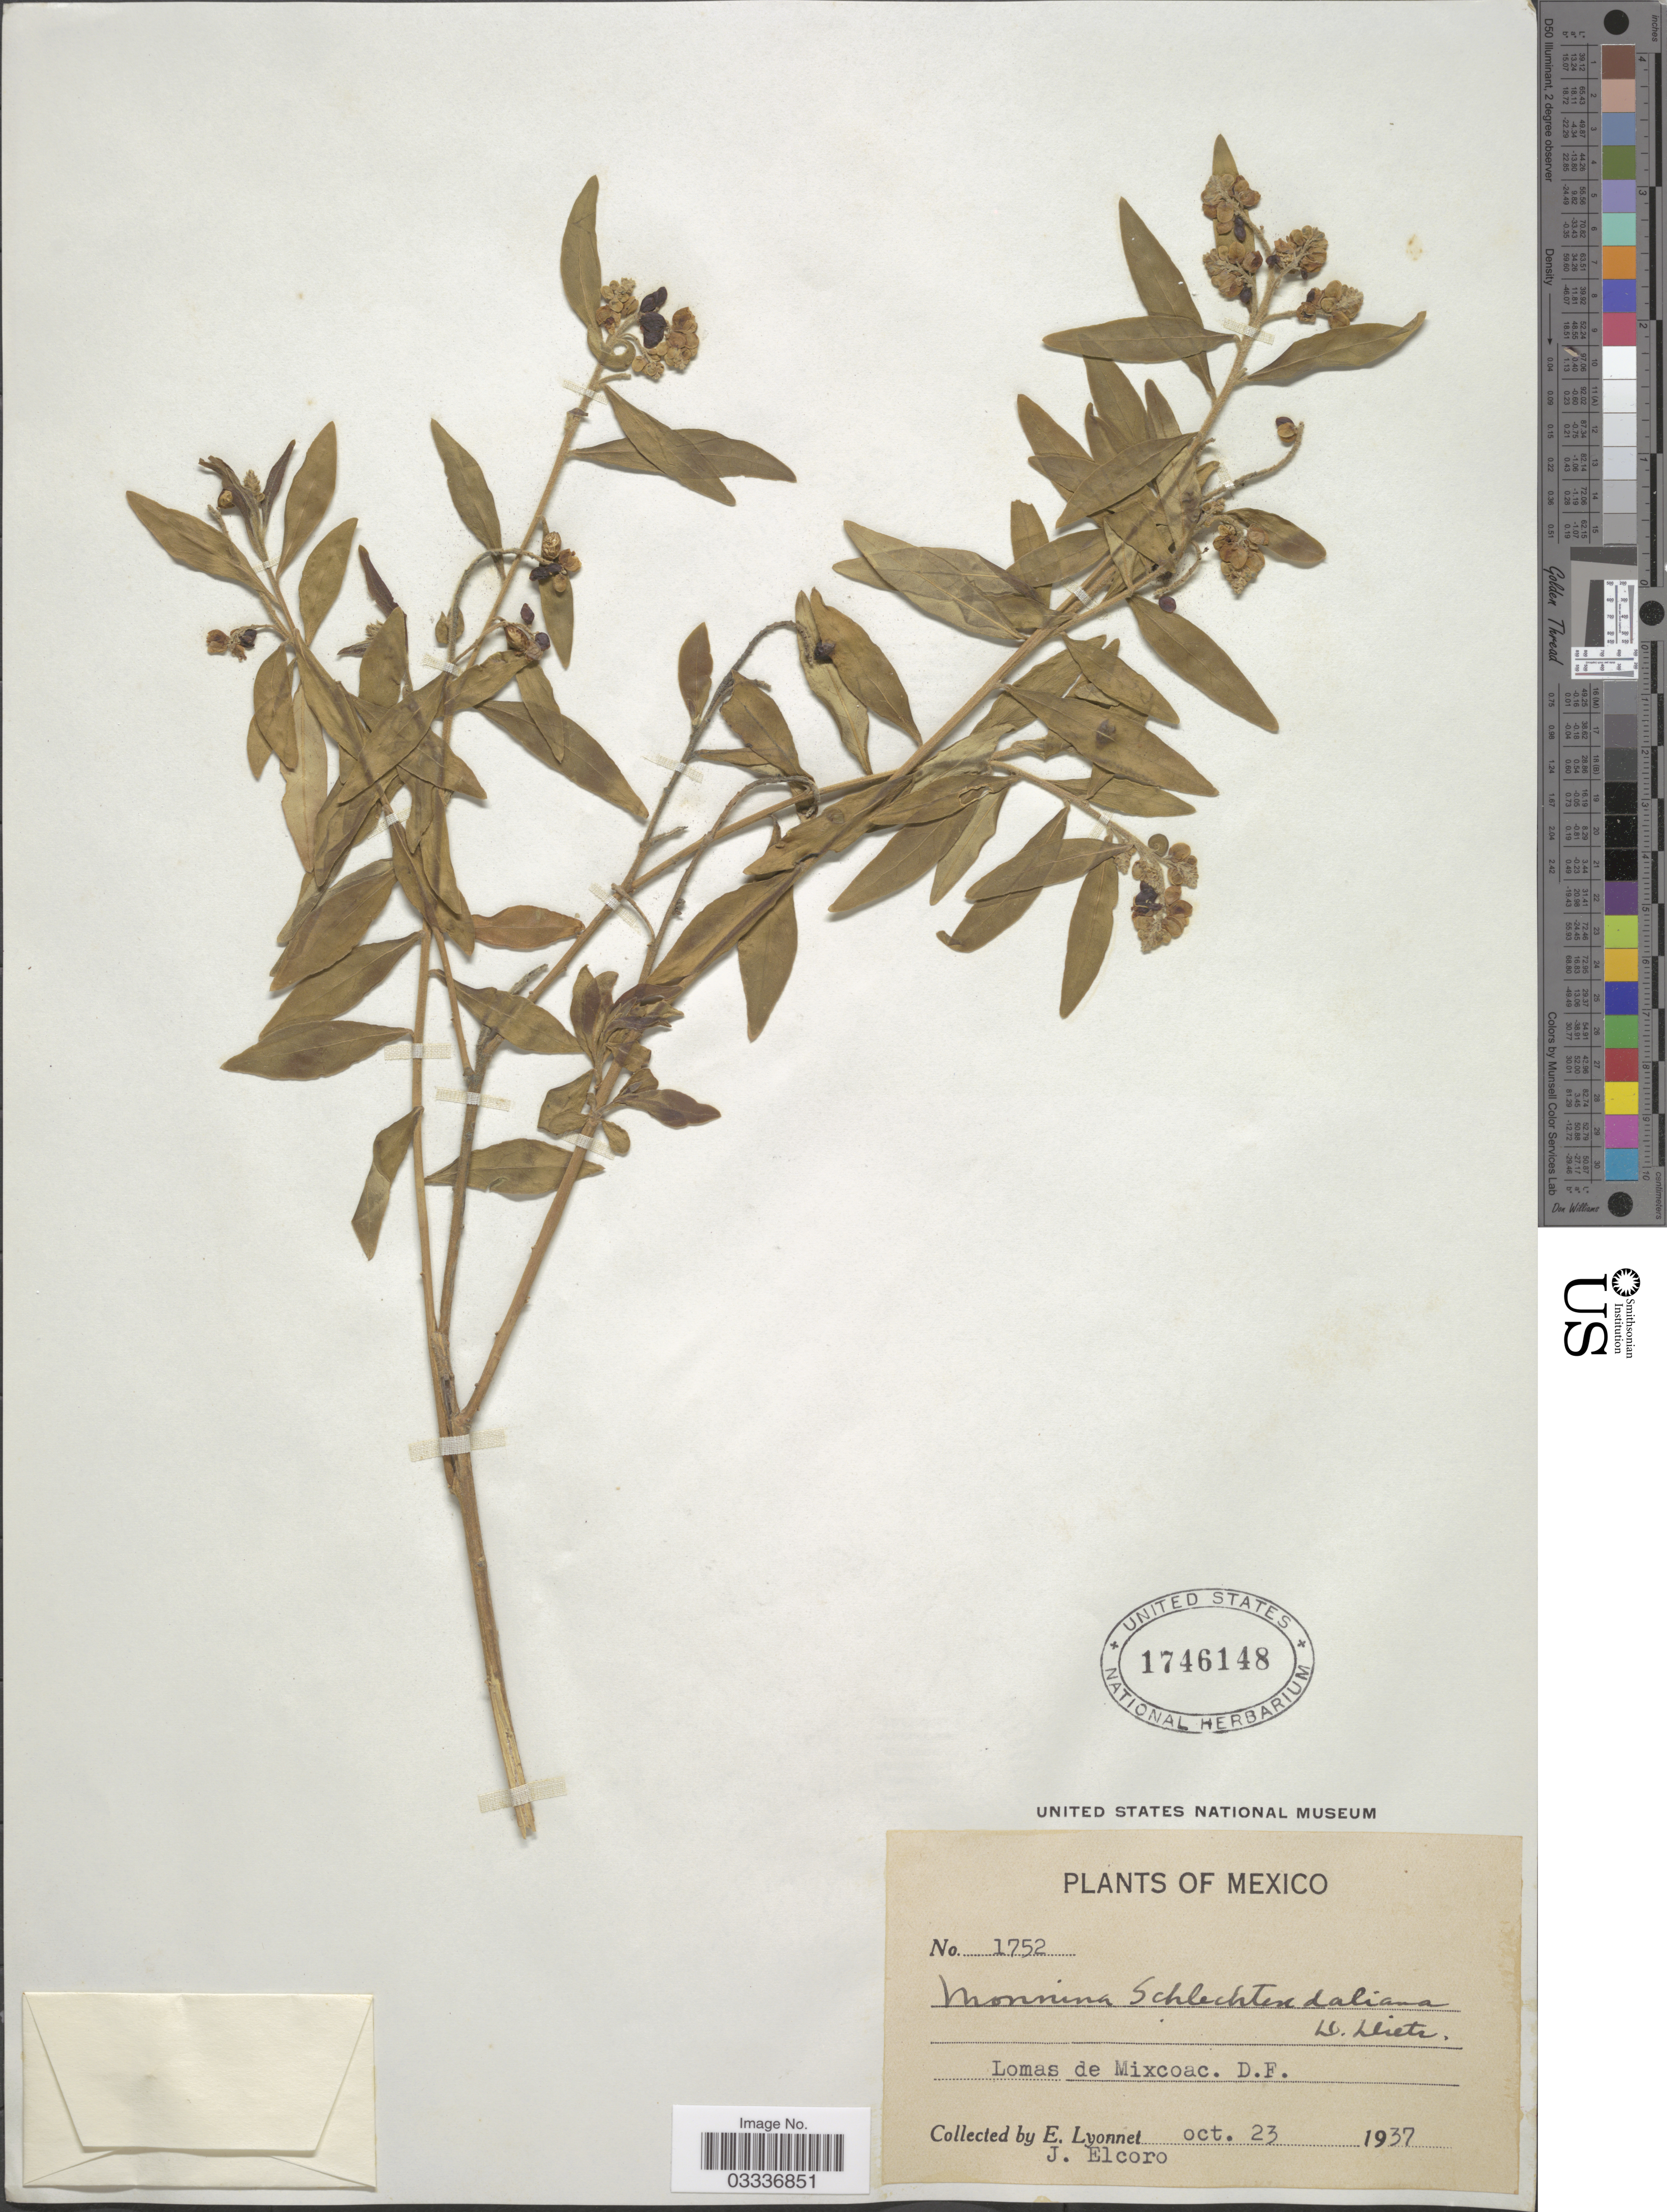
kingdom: Plantae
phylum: Tracheophyta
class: Magnoliopsida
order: Fabales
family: Polygalaceae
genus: Monnina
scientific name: Monnina schlechtendaliana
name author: D. Dietr.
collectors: E. Lyonnet & J. Elcoro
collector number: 1752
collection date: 1937-10-23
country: Mexico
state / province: Distrito Federal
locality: Lomas de Mixcoac.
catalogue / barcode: US 1746148